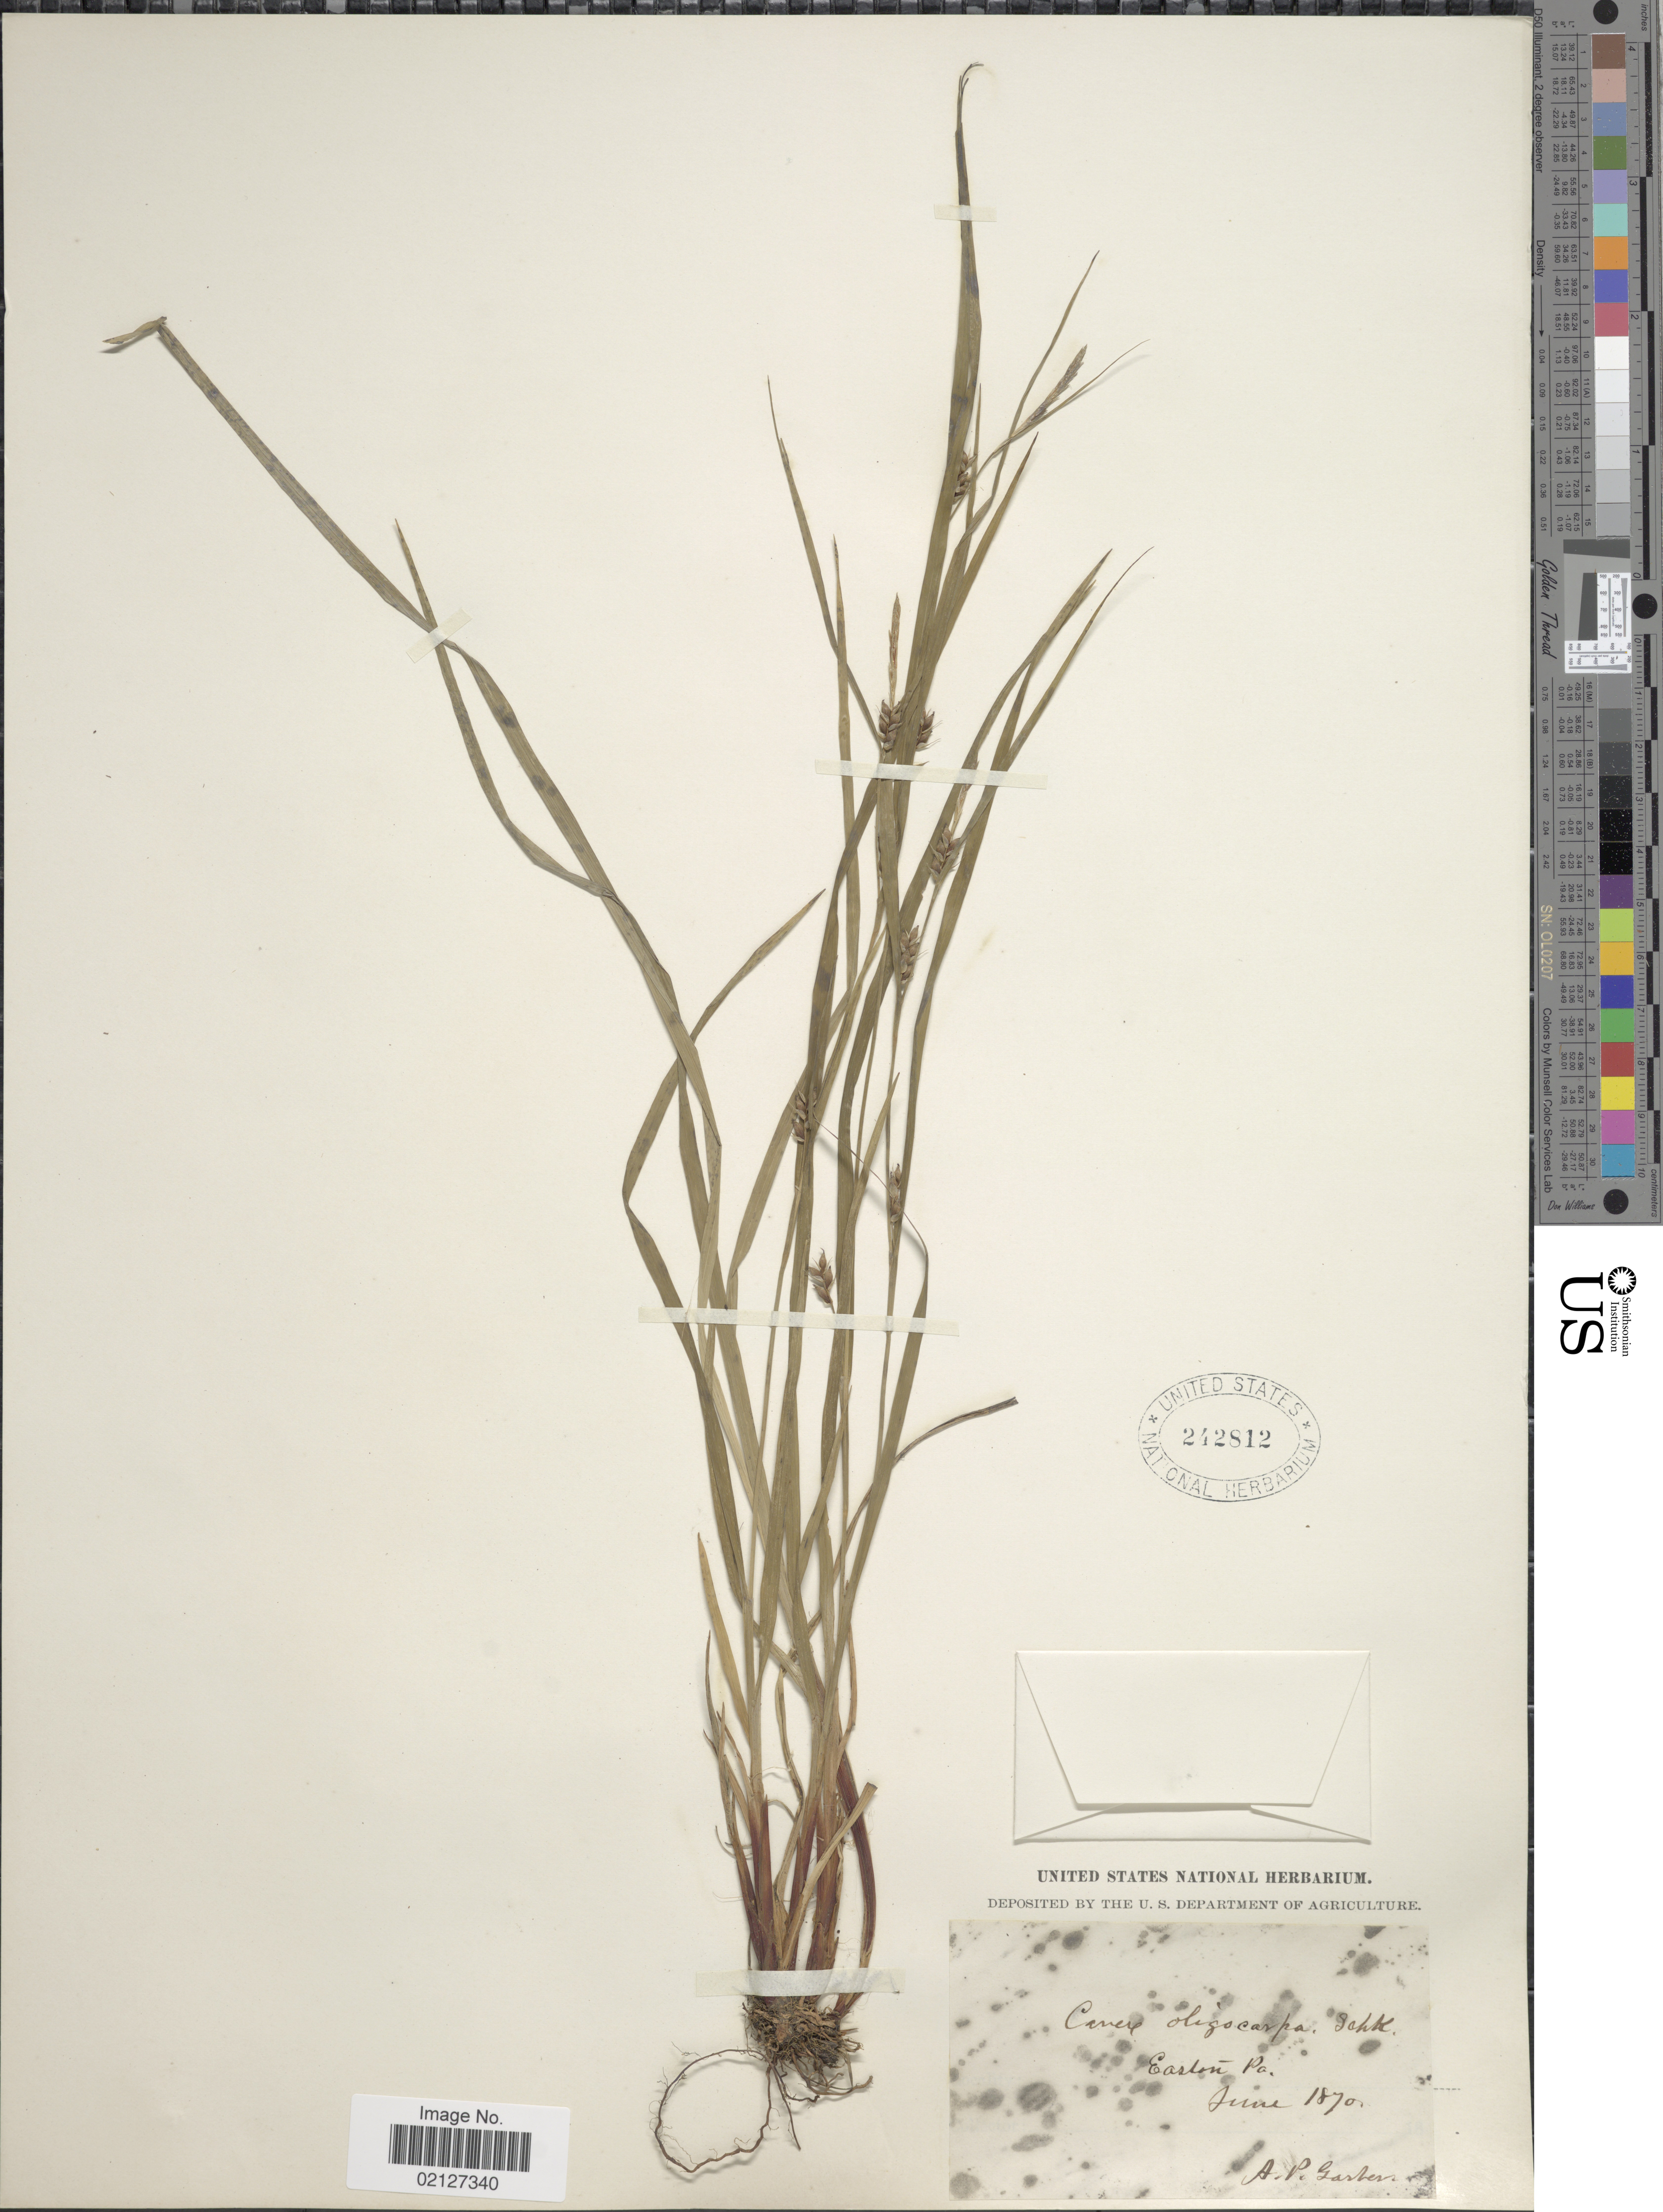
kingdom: Plantae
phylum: Tracheophyta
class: Liliopsida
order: Poales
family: Cyperaceae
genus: Carex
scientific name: Carex oligocarpa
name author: Willd.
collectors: A. P. Garber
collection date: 1870-06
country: United States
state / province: Pennsylvania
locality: Easton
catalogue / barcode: US 242812